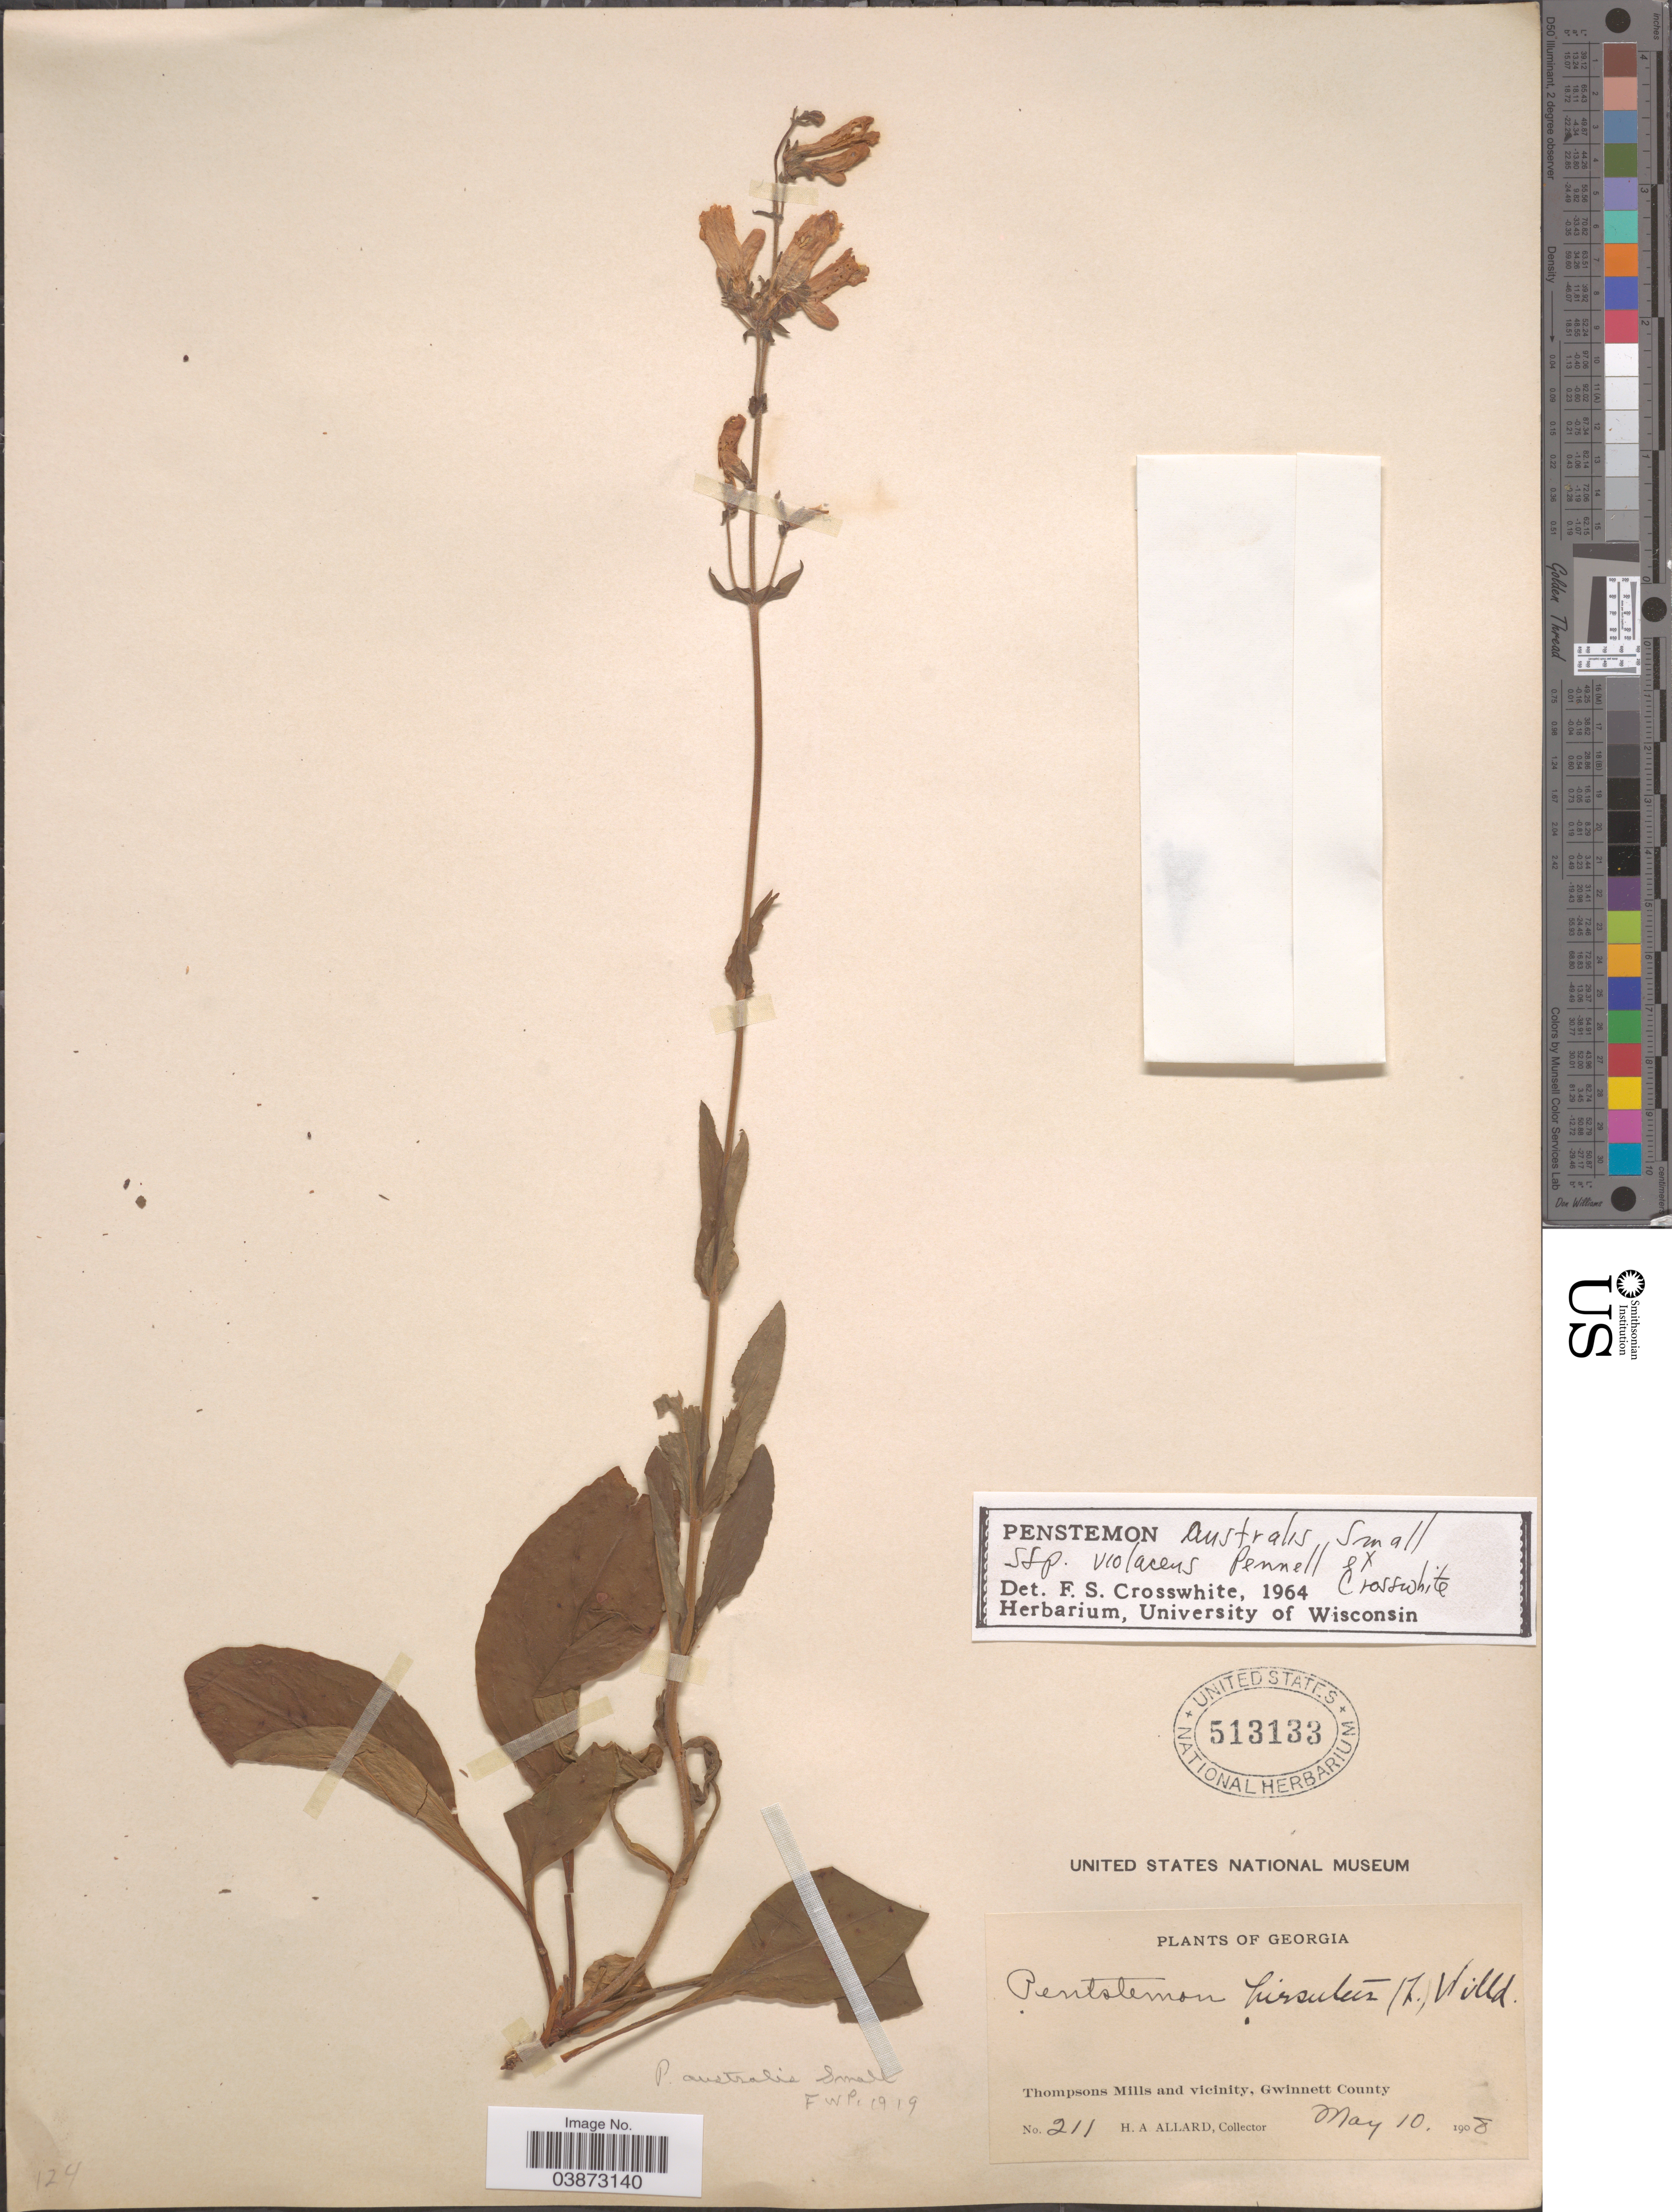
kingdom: Plantae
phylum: Tracheophyta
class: Magnoliopsida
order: Lamiales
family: Plantaginaceae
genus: Penstemon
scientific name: Penstemon australis subsp. violaceus Pennell ex Crosswh. susp. nov. ined.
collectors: H. A. Allard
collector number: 211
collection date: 1908-05-10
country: United States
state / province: Georgia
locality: Thompsons Mills and vicinity, Gwinnett County.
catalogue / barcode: US 513133